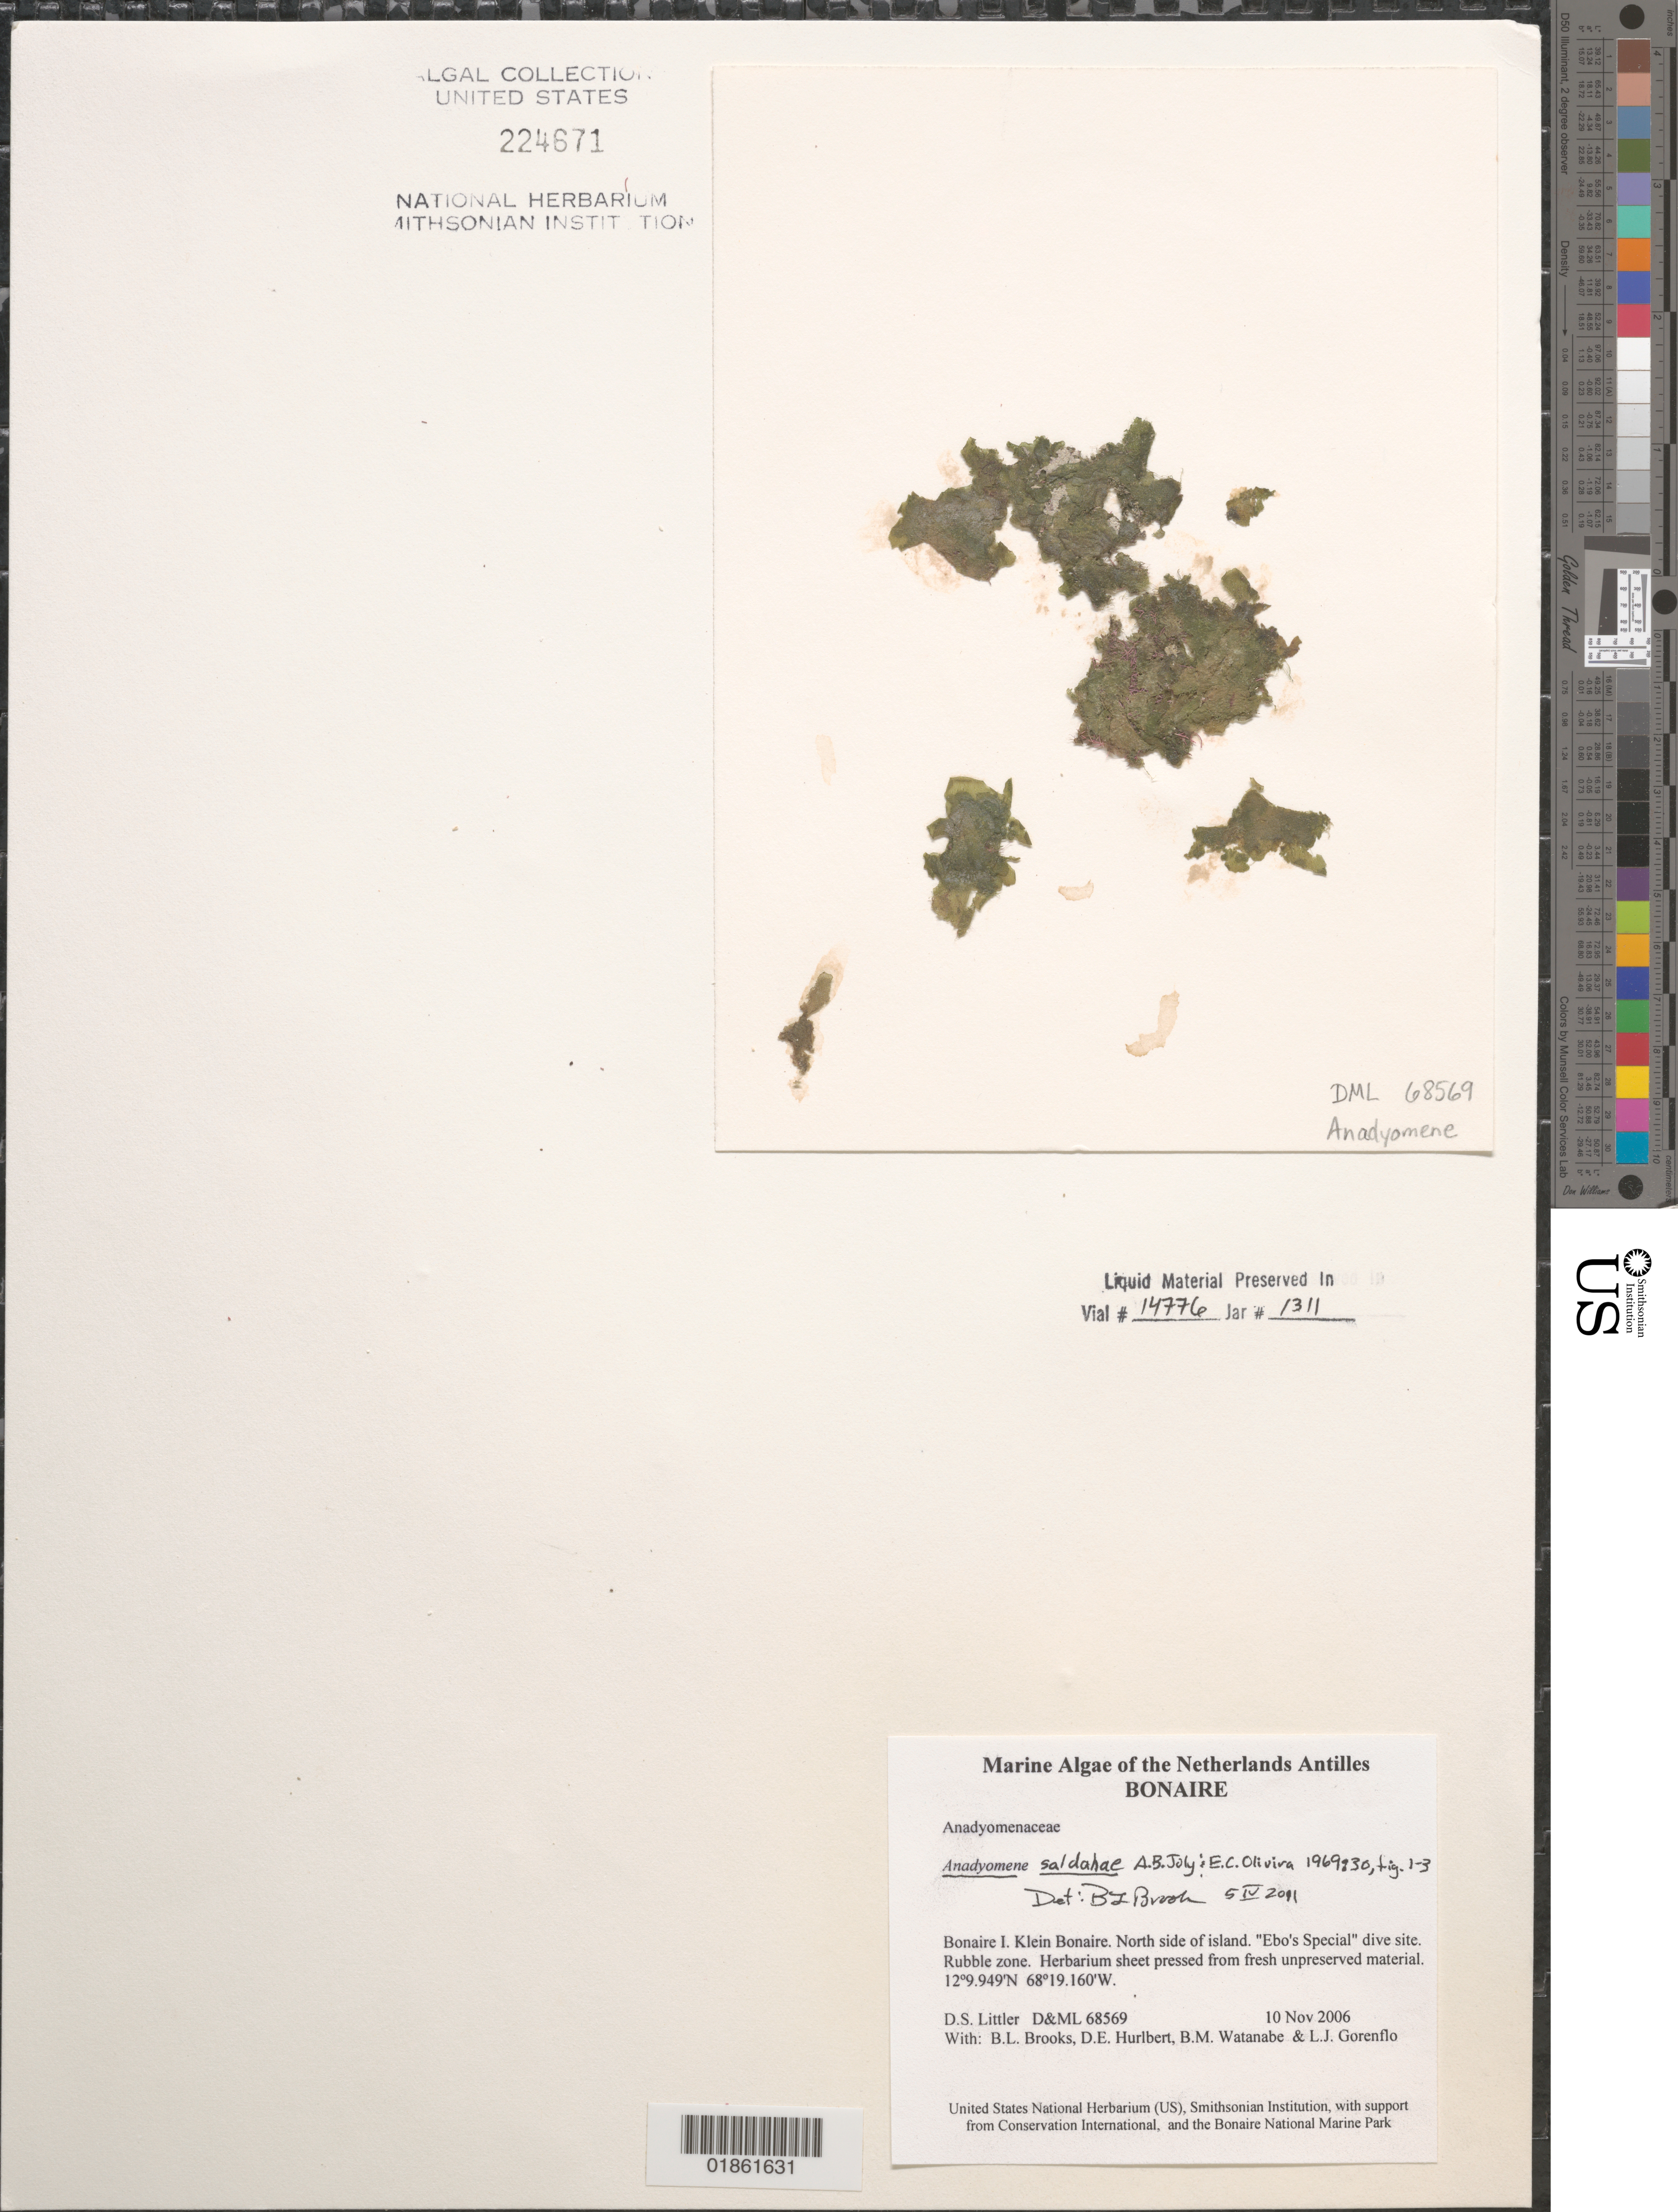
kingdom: Plantae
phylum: Chlorophyta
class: Ulvophyceae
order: Cladophorales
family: Anadyomenaceae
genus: Anadyomene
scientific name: Anadyomene sp.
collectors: D. S. Littler, M. M. Littler, D. Hurlburt & L. Gorenflo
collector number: D&ML 68569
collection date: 2006-11-10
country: Netherlands Antilles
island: Bonaire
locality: Bonaire. Klein Bonaire. Ebo's special dive site.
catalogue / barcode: US 224671